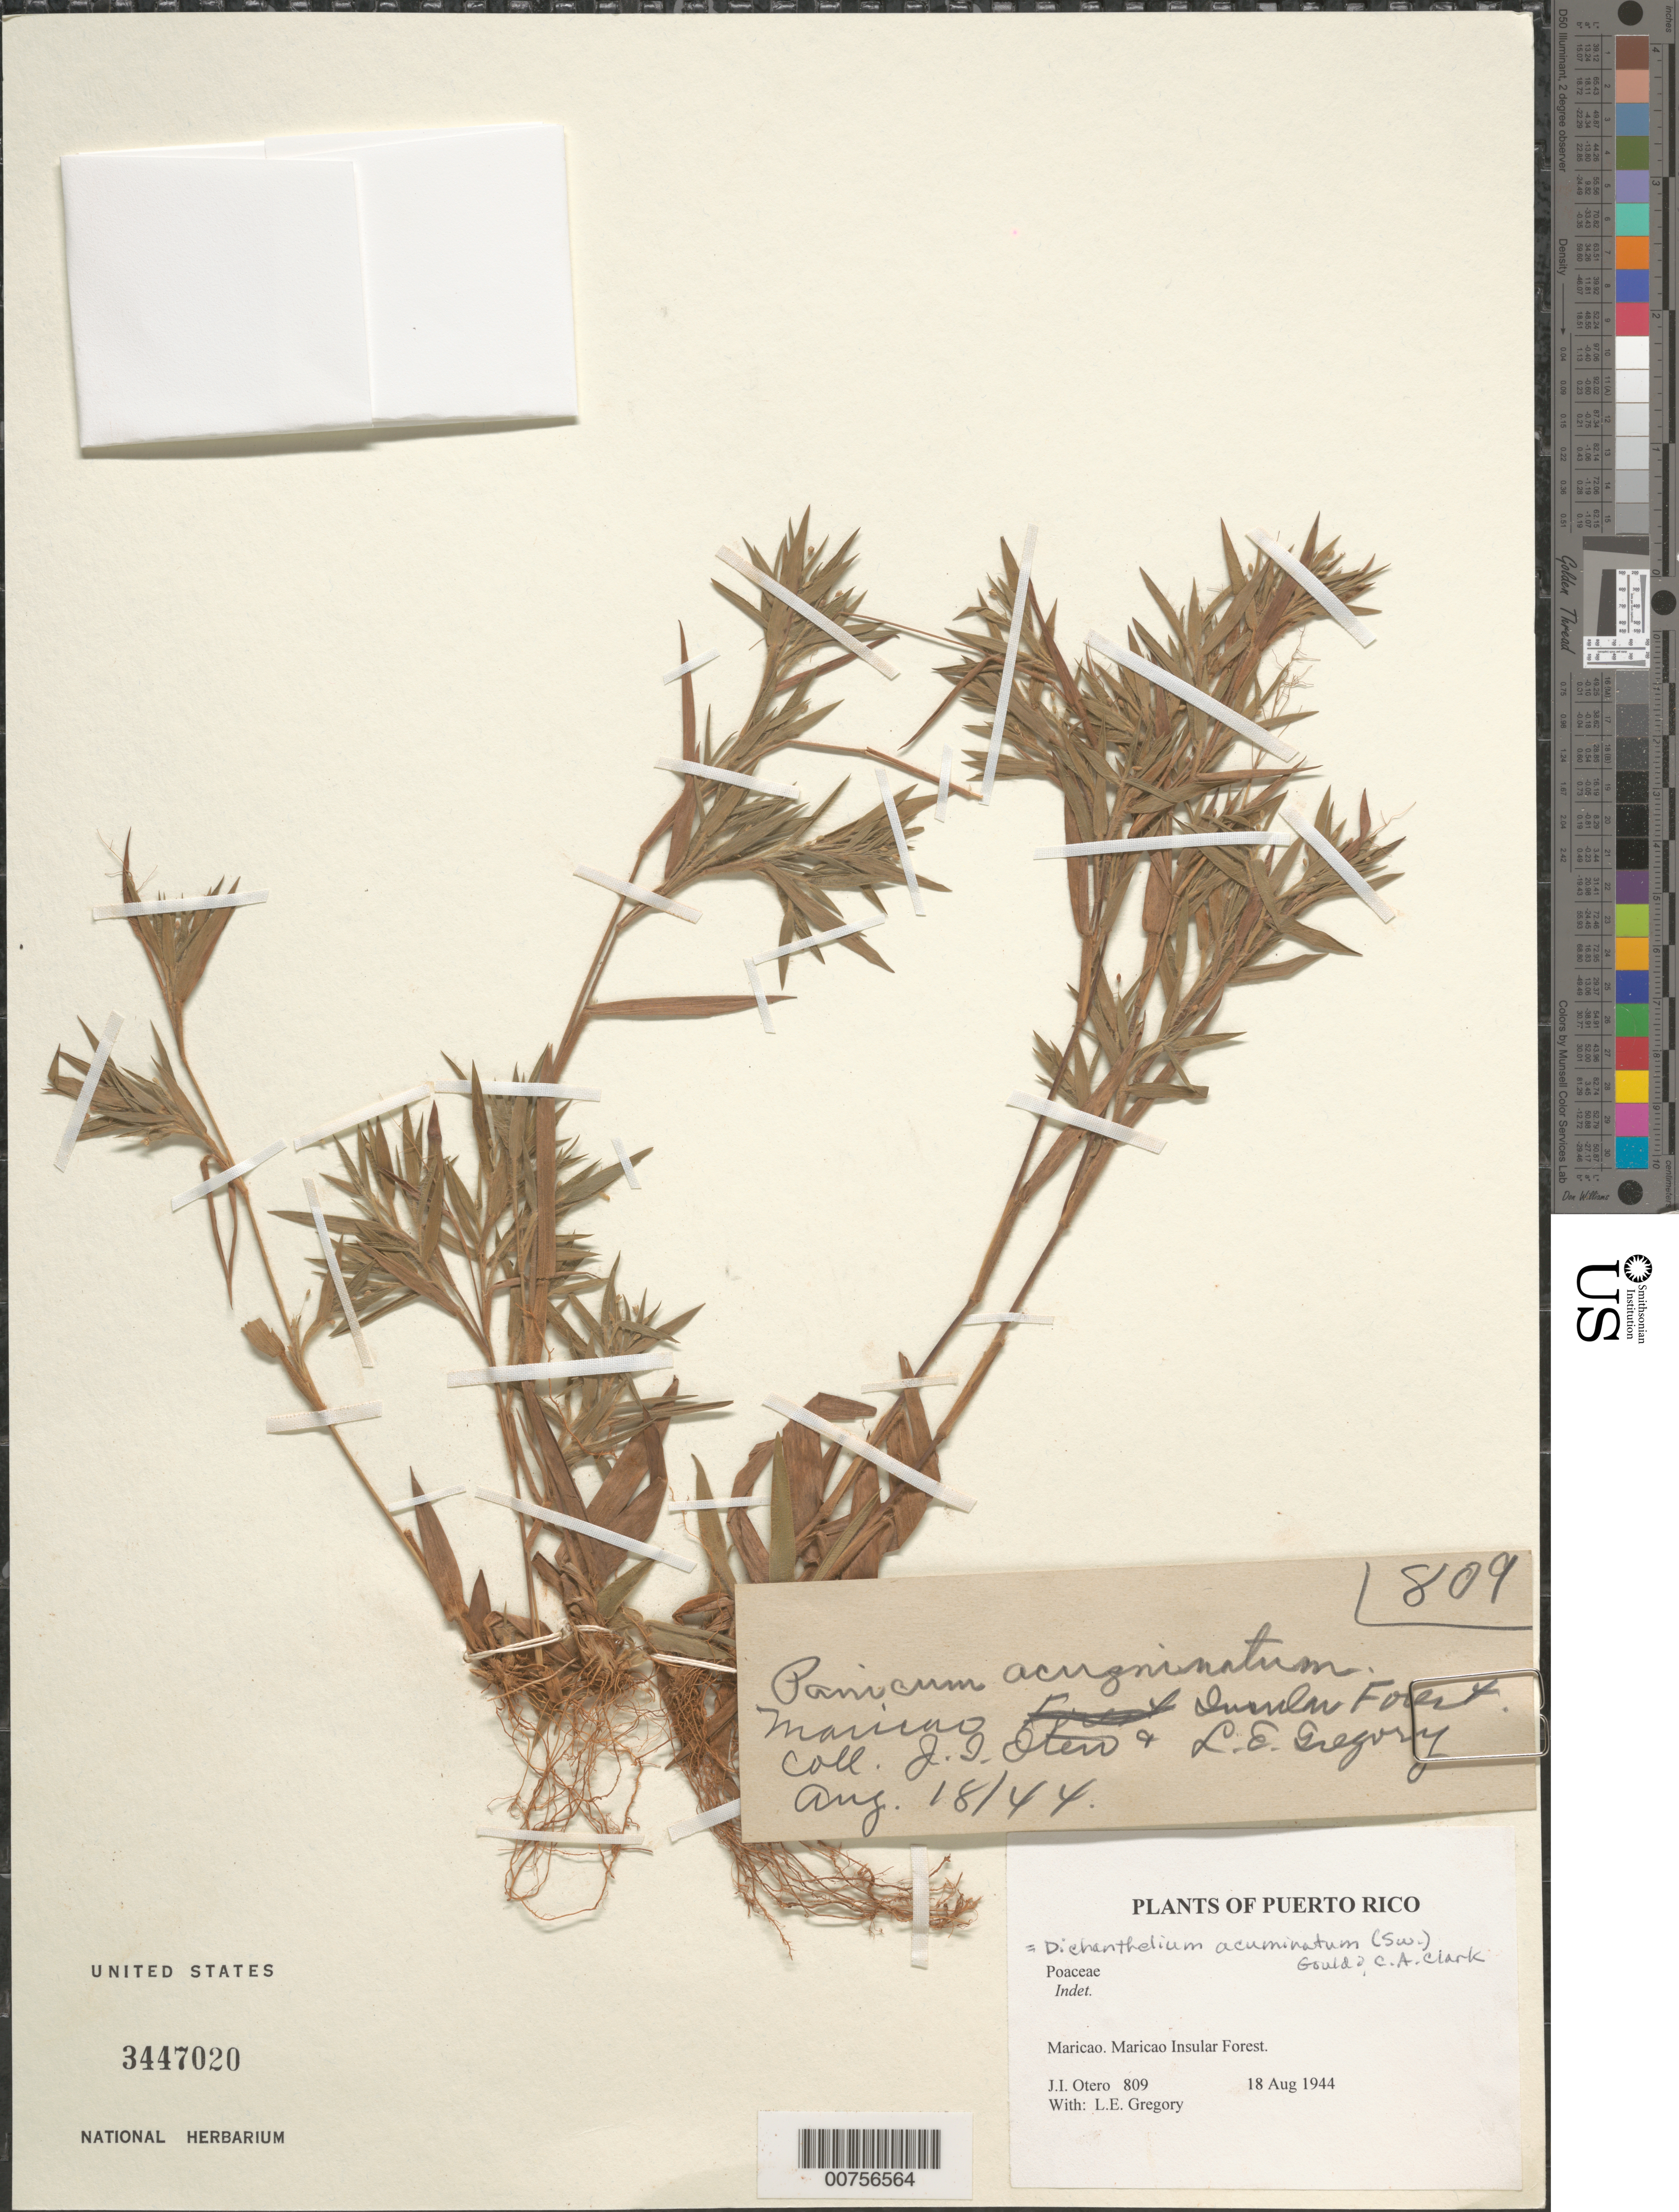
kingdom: Plantae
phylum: Tracheophyta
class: Liliopsida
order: Poales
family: Poaceae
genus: Dichanthelium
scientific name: Dichanthelium acuminatum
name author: (Sw.) Gould & C.A. Clark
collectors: J. Otero & L. E. Gregory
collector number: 809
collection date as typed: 18 Aug 1944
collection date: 1944-08-18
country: Puerto Rico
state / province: Maricao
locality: Maricao. Maricao Insular Forest.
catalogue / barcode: US 3447020